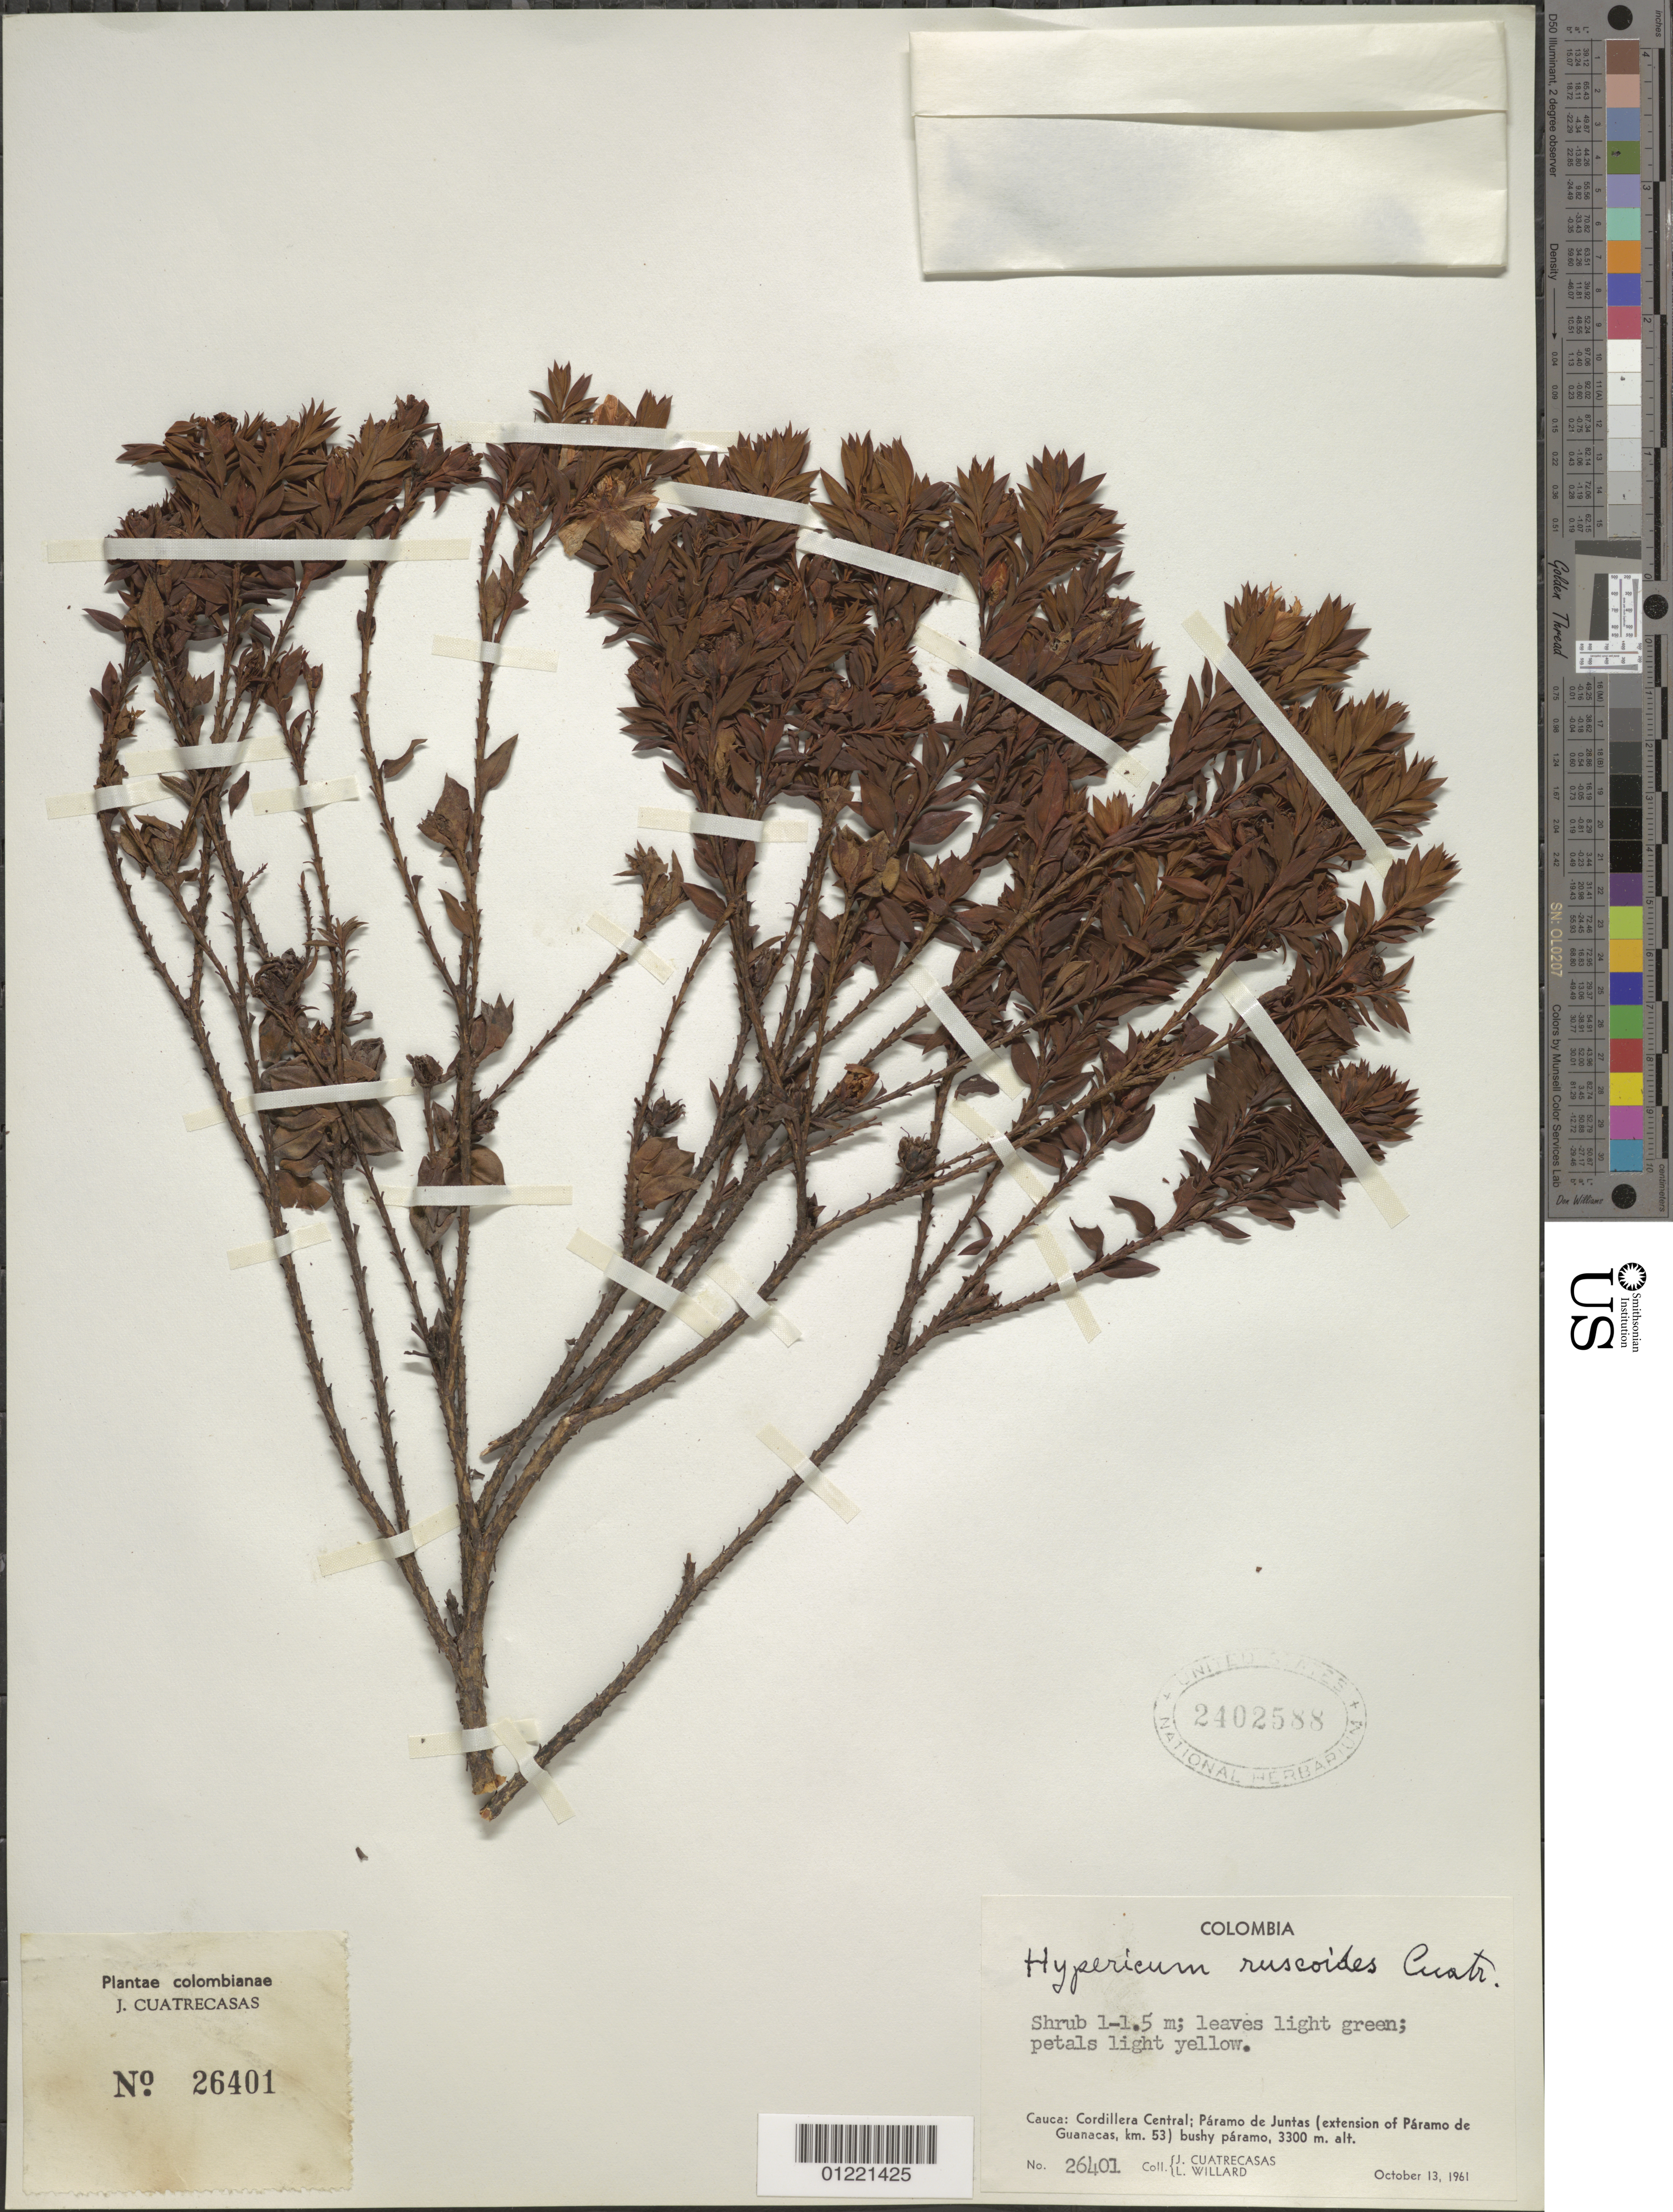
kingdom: Plantae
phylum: Tracheophyta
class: Magnoliopsida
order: Malpighiales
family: Hypericaceae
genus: Hypericum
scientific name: Hypericum ruscoides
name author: Cuatrec.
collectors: J. Cuatrecasas & L. Willard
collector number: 26401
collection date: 1961-10-13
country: Colombia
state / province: Cauca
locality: Cordillera central: Páramo de Juntas (extension of Páramo de Guanacas, km. 53).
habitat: bushy paramo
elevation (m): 3300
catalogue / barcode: US 2402588